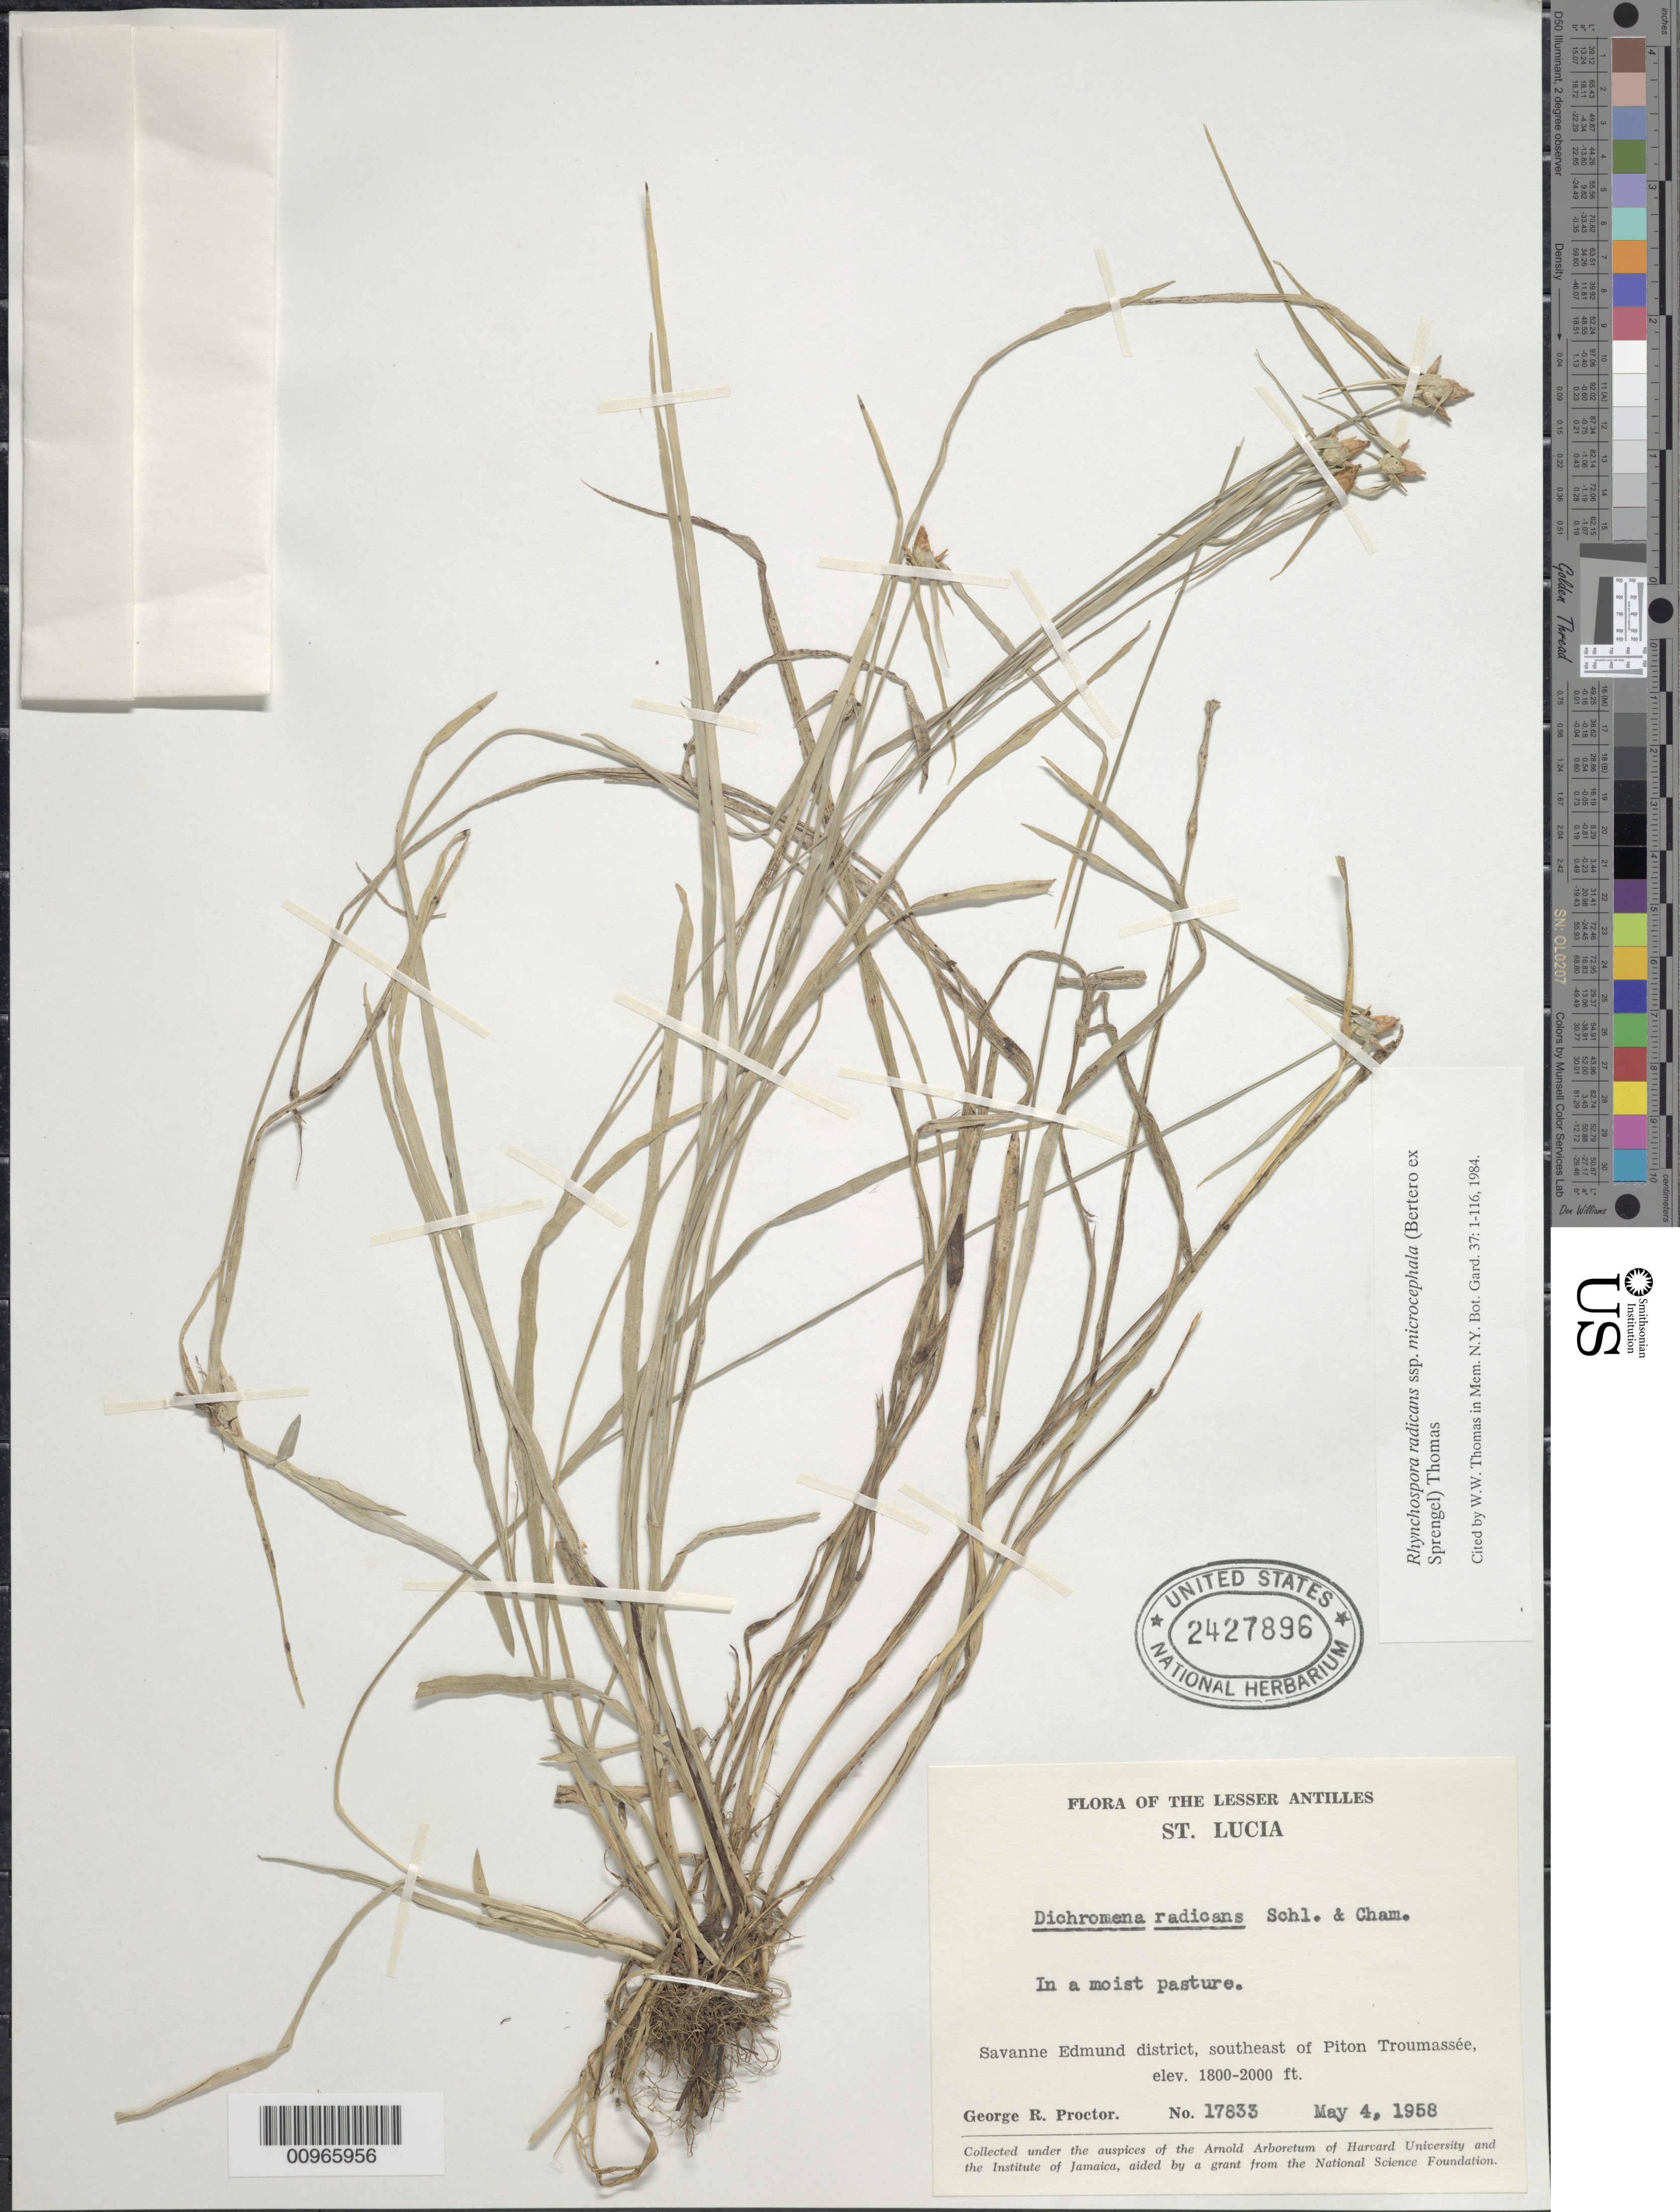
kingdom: Plantae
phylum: Tracheophyta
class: Liliopsida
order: Poales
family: Cyperaceae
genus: Rhynchospora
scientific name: Rhynchospora radicans subsp. microcephala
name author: (Bertero ex Spreng.) W.W. Thomas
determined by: Thomas, W. W., (NY), New York Botanical Garden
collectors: G. R. Proctor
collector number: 17833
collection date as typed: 04 May 1958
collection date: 1958-05-04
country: St. Lucia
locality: Savanne Edmund District, southeast of Piton Troumassée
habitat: In a moist pasture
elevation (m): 549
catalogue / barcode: US 2427896